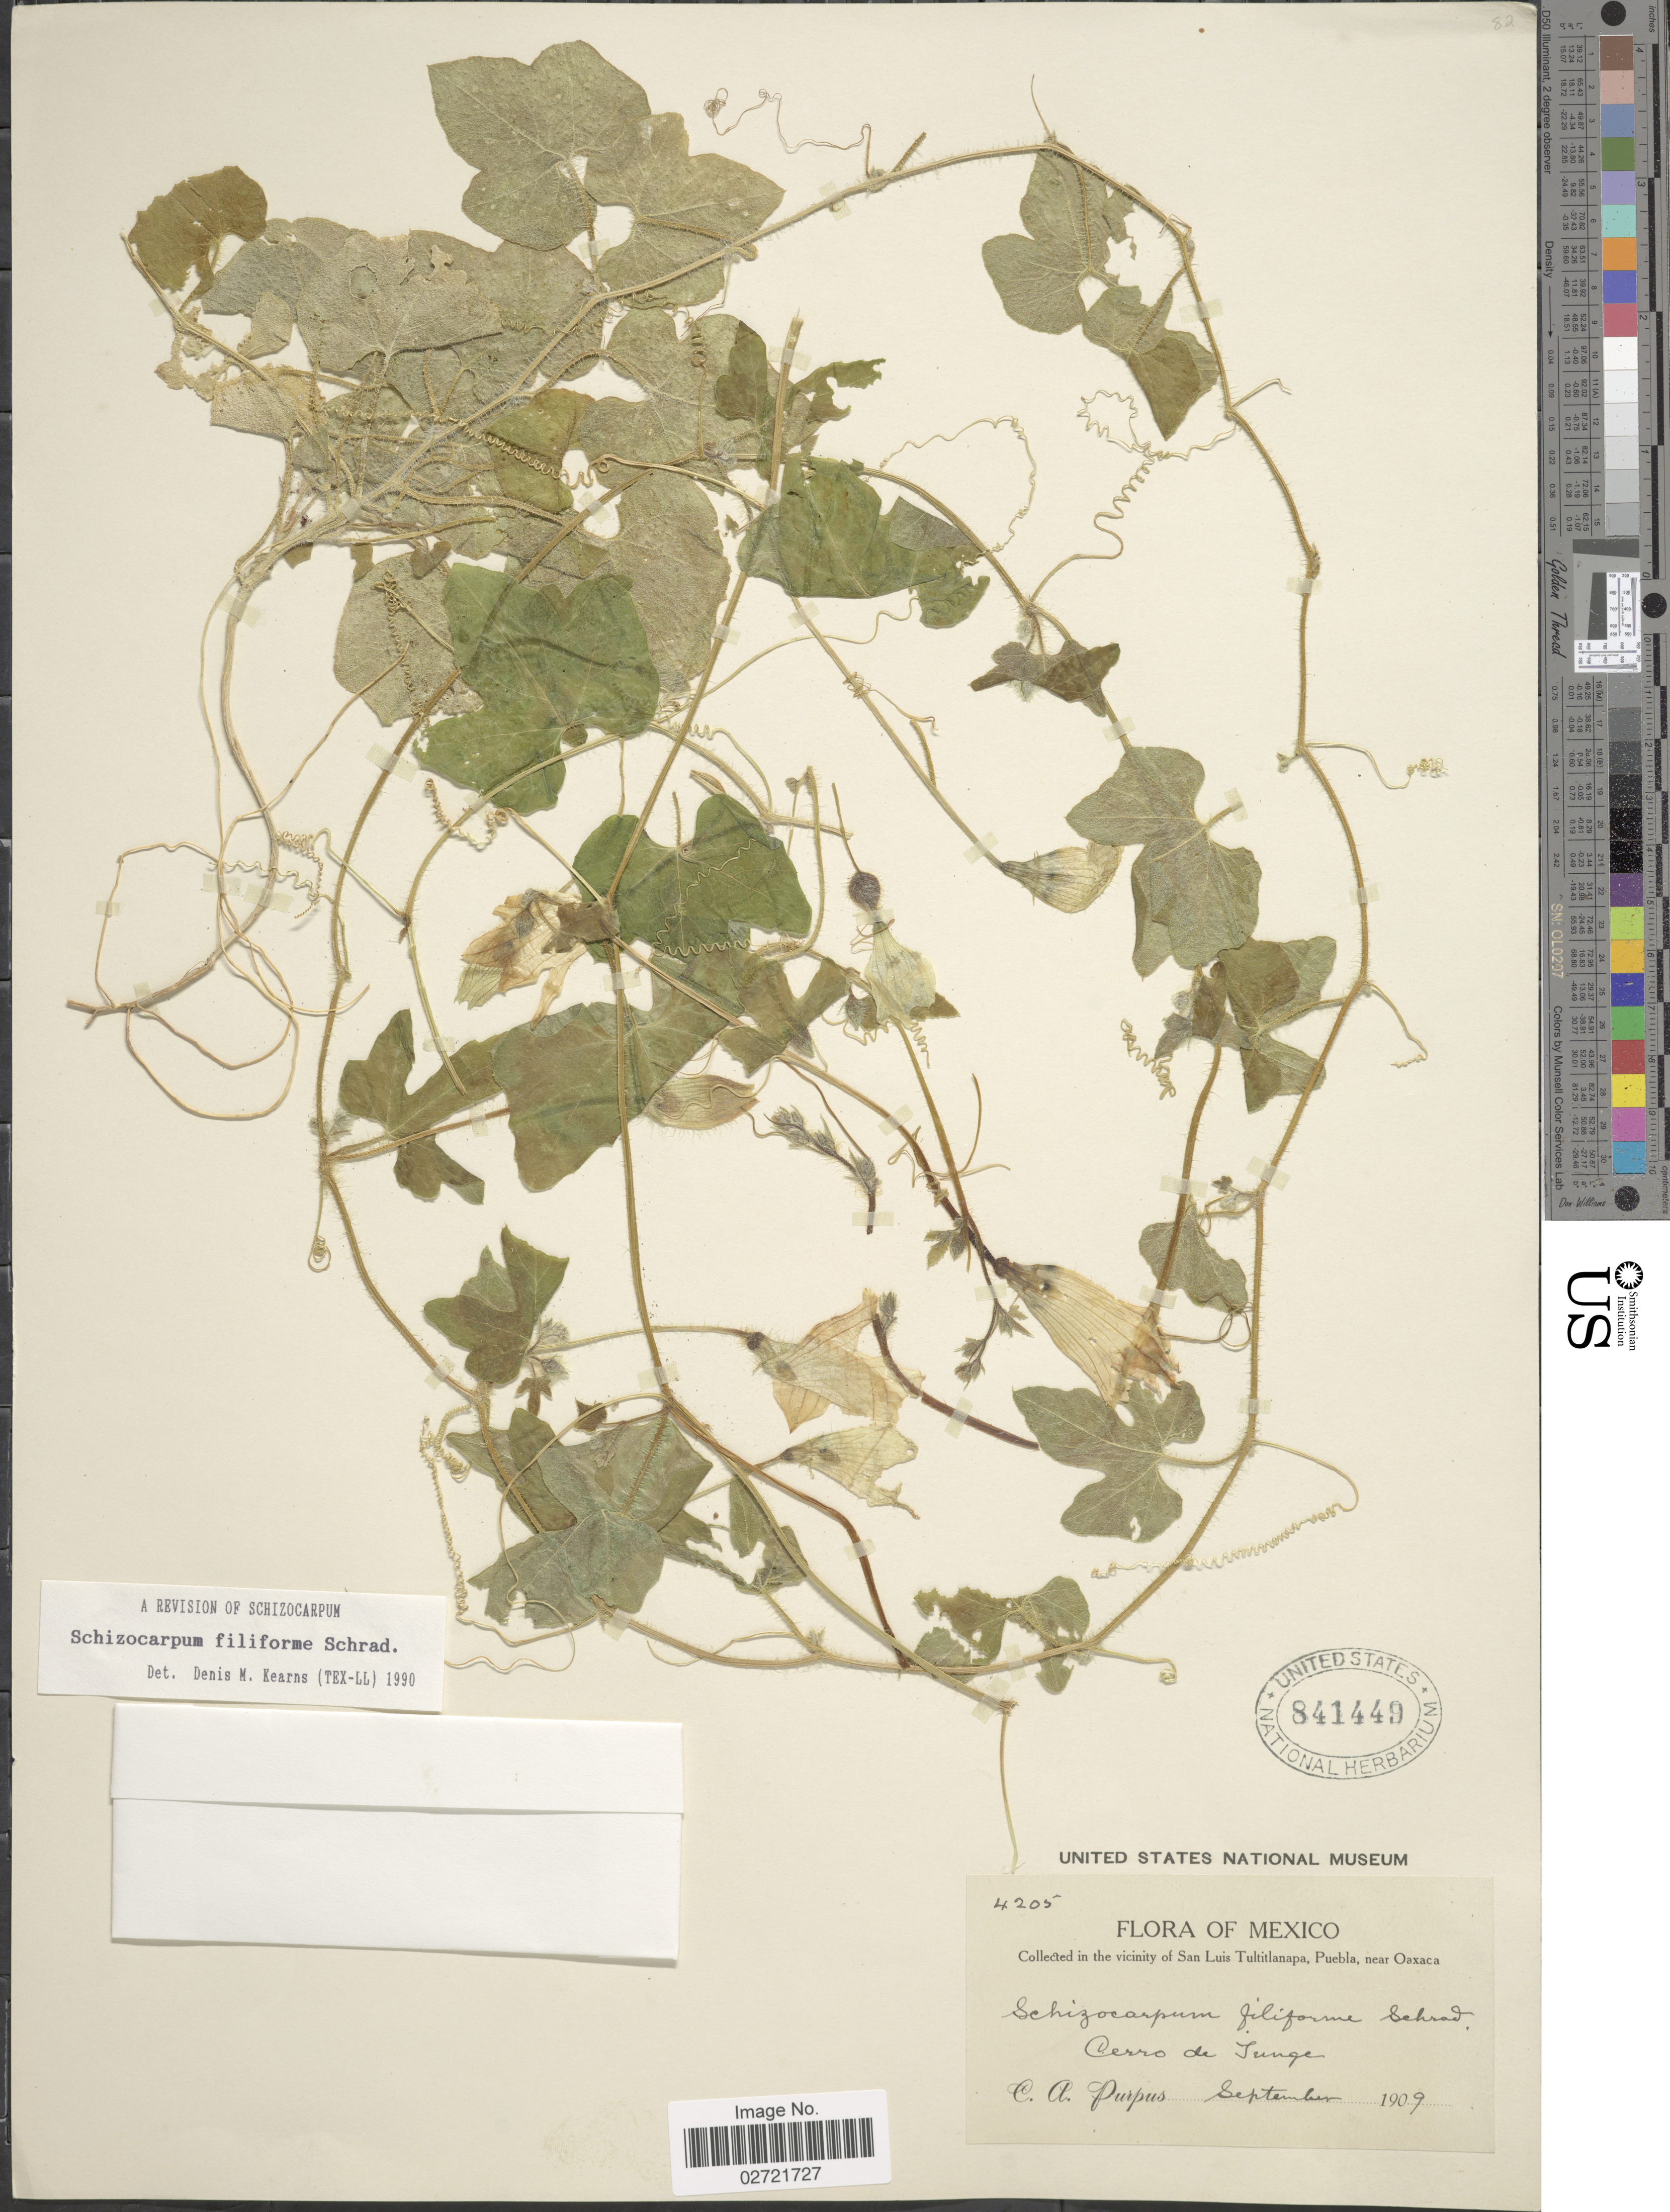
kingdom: Plantae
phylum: Tracheophyta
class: Magnoliopsida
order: Cucurbitales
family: Cucurbitaceae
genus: Schizocarpum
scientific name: Schizocarpum filiforme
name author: Schrad.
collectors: C. A. Purpus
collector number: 4205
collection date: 1909-09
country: Mexico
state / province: Puebla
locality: In the vicinity of Sa Luis Tultitlanapa, near Oaxaca, cerro de Junge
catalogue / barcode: US 841449